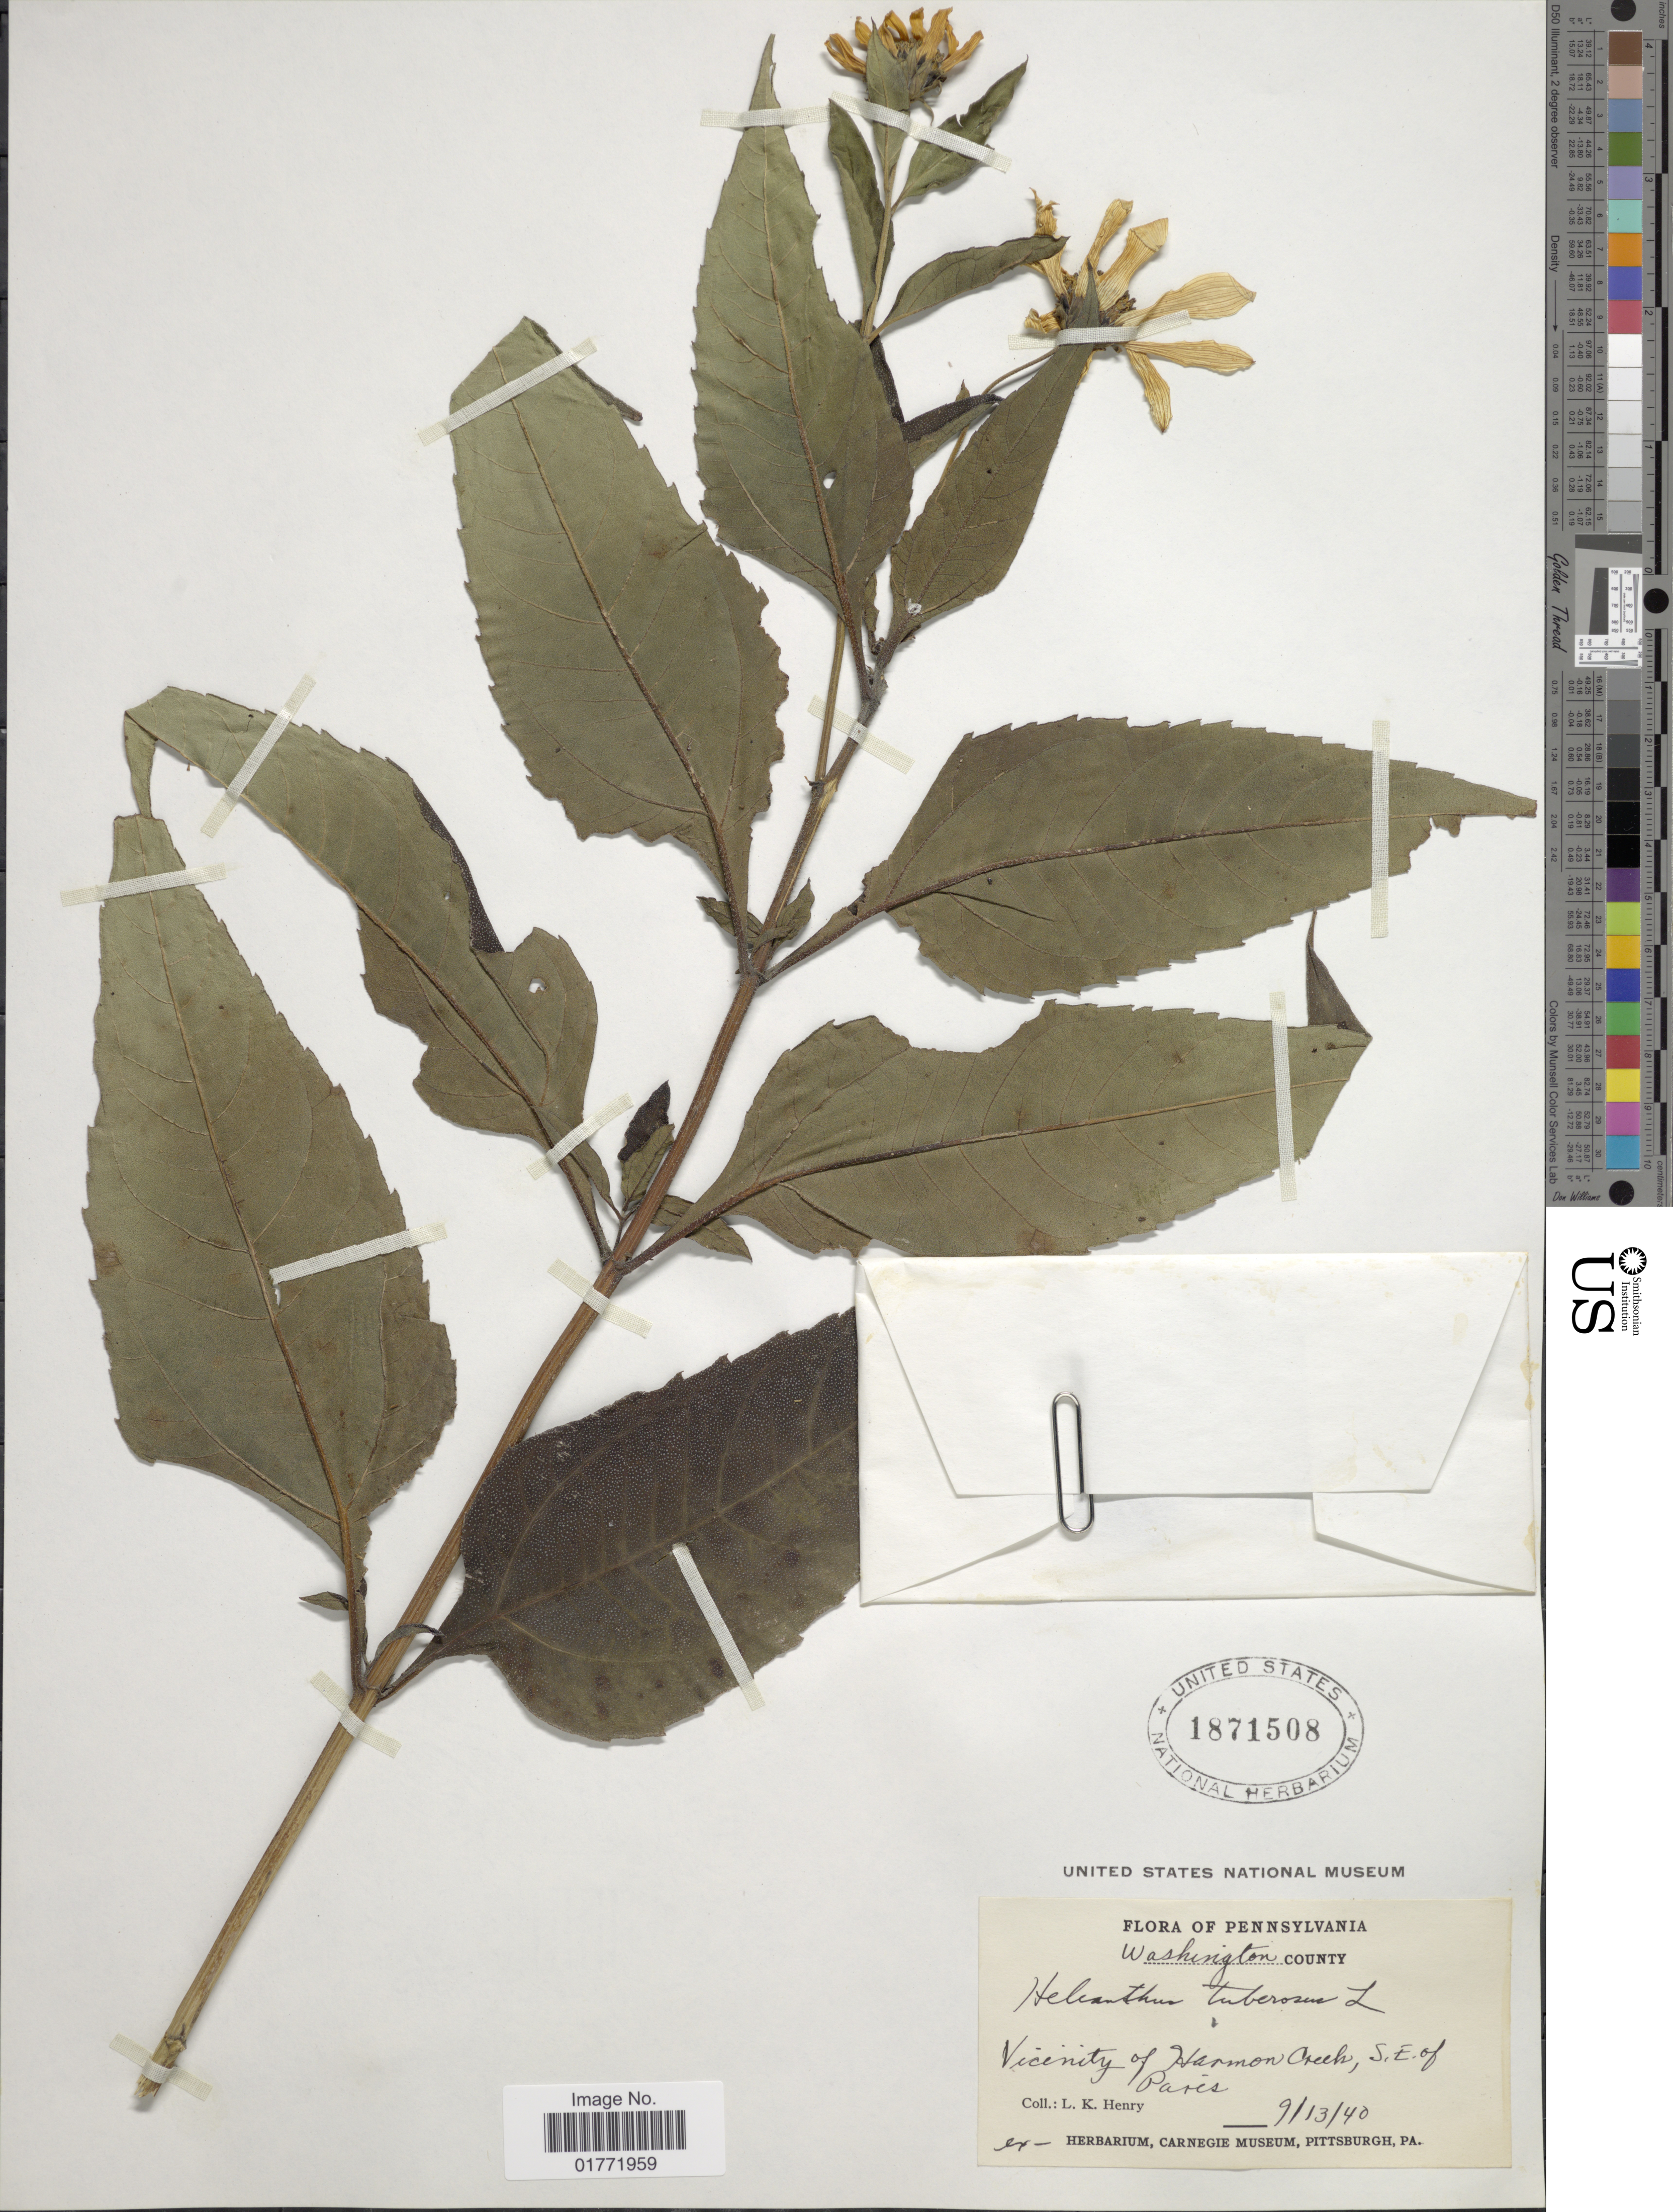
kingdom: Plantae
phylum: Tracheophyta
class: Magnoliopsida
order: Asterales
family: Asteraceae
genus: Helianthus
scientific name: Helianthus tuberosus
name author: L.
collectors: L. K. Henry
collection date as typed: Transcribed d/m/y: 13/9/40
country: United States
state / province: Pennsylvania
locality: Pennsylvania, Washington County. Vicinity of Harmon Creek, S.E. of Pares.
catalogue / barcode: US 1871508